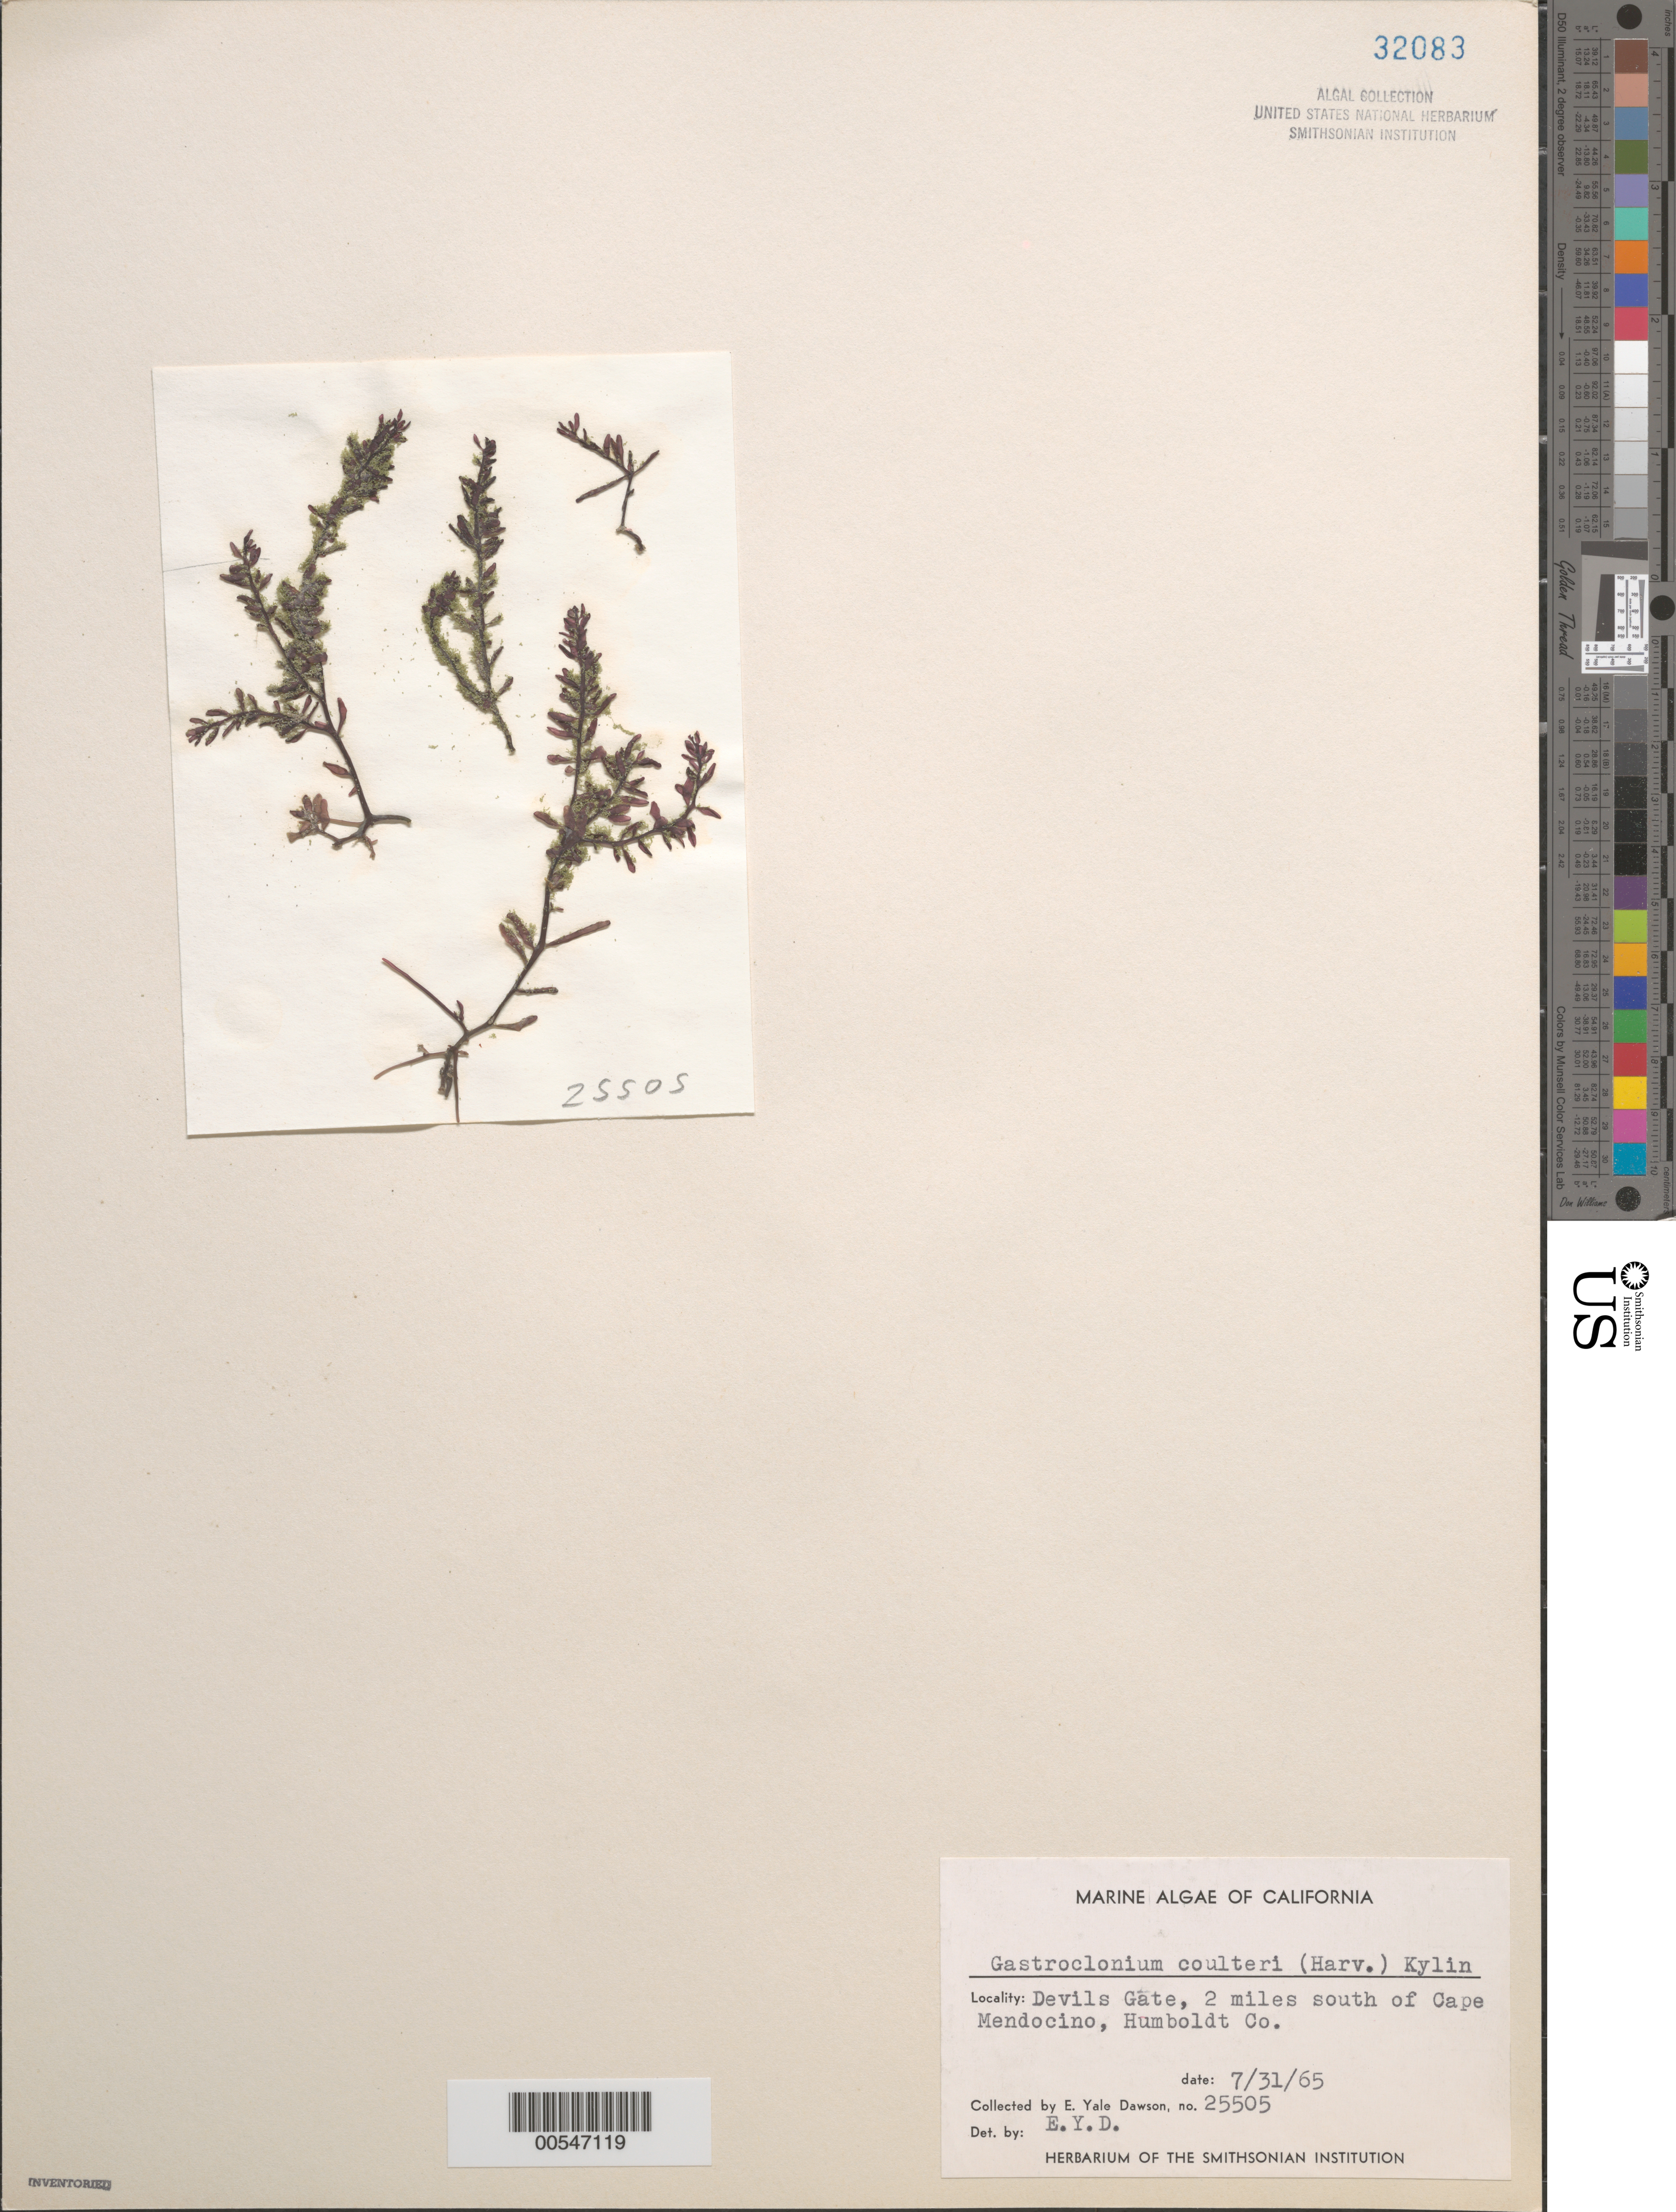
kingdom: Plantae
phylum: Rhodophyta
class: Florideophyceae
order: Rhodymeniales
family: Champiaceae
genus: Neogastroclonium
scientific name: Neogastroclonium subarticulatum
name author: (Turner) L. Le Gall et al.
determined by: Algae name updating Project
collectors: E. Y. Dawson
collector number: EYD 25505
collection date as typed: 31 Jul 1965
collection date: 1965-07-31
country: United States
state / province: California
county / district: Humboldt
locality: Devils Gate, 2 miles south of Cape Mendocino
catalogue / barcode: US 32083